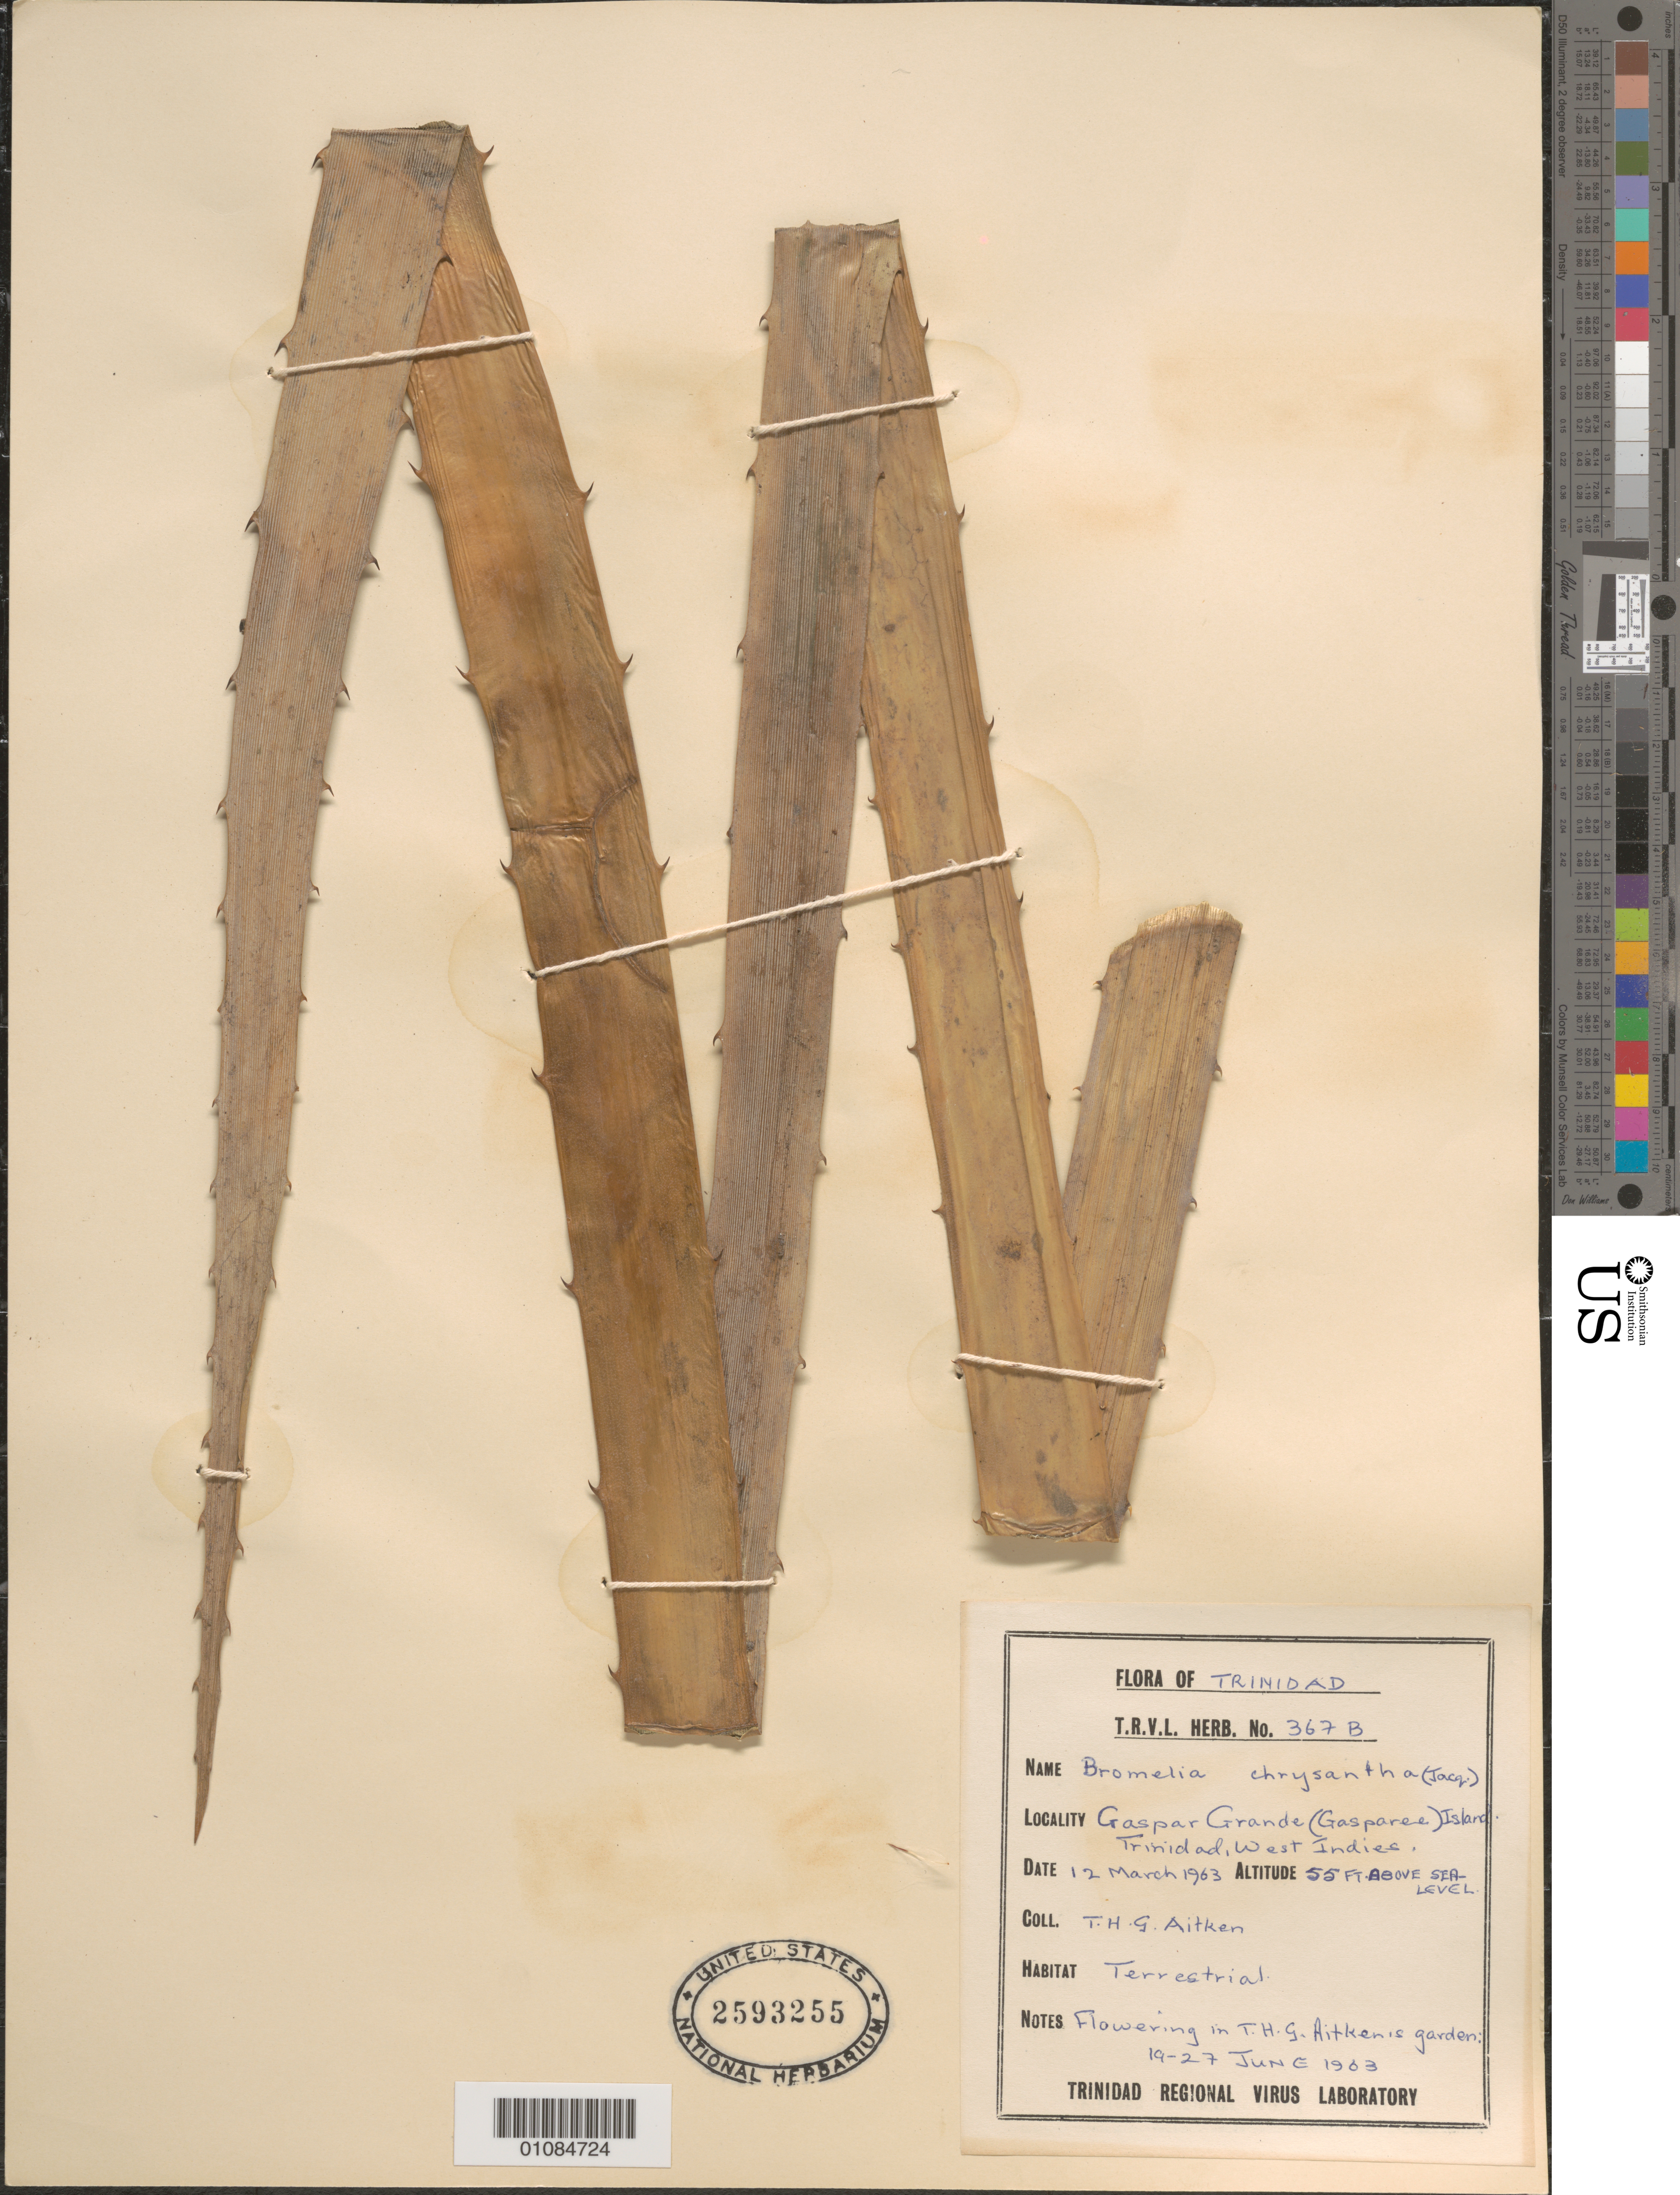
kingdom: Plantae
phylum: Tracheophyta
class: Liliopsida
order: Poales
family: Bromeliaceae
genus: Bromelia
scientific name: Bromelia chrysantha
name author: Jacq.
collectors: T. Aitken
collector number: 367B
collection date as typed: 12 Mar 1963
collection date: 1963-03-12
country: Trinidad and Tobago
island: Trinidad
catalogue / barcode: US 2593255